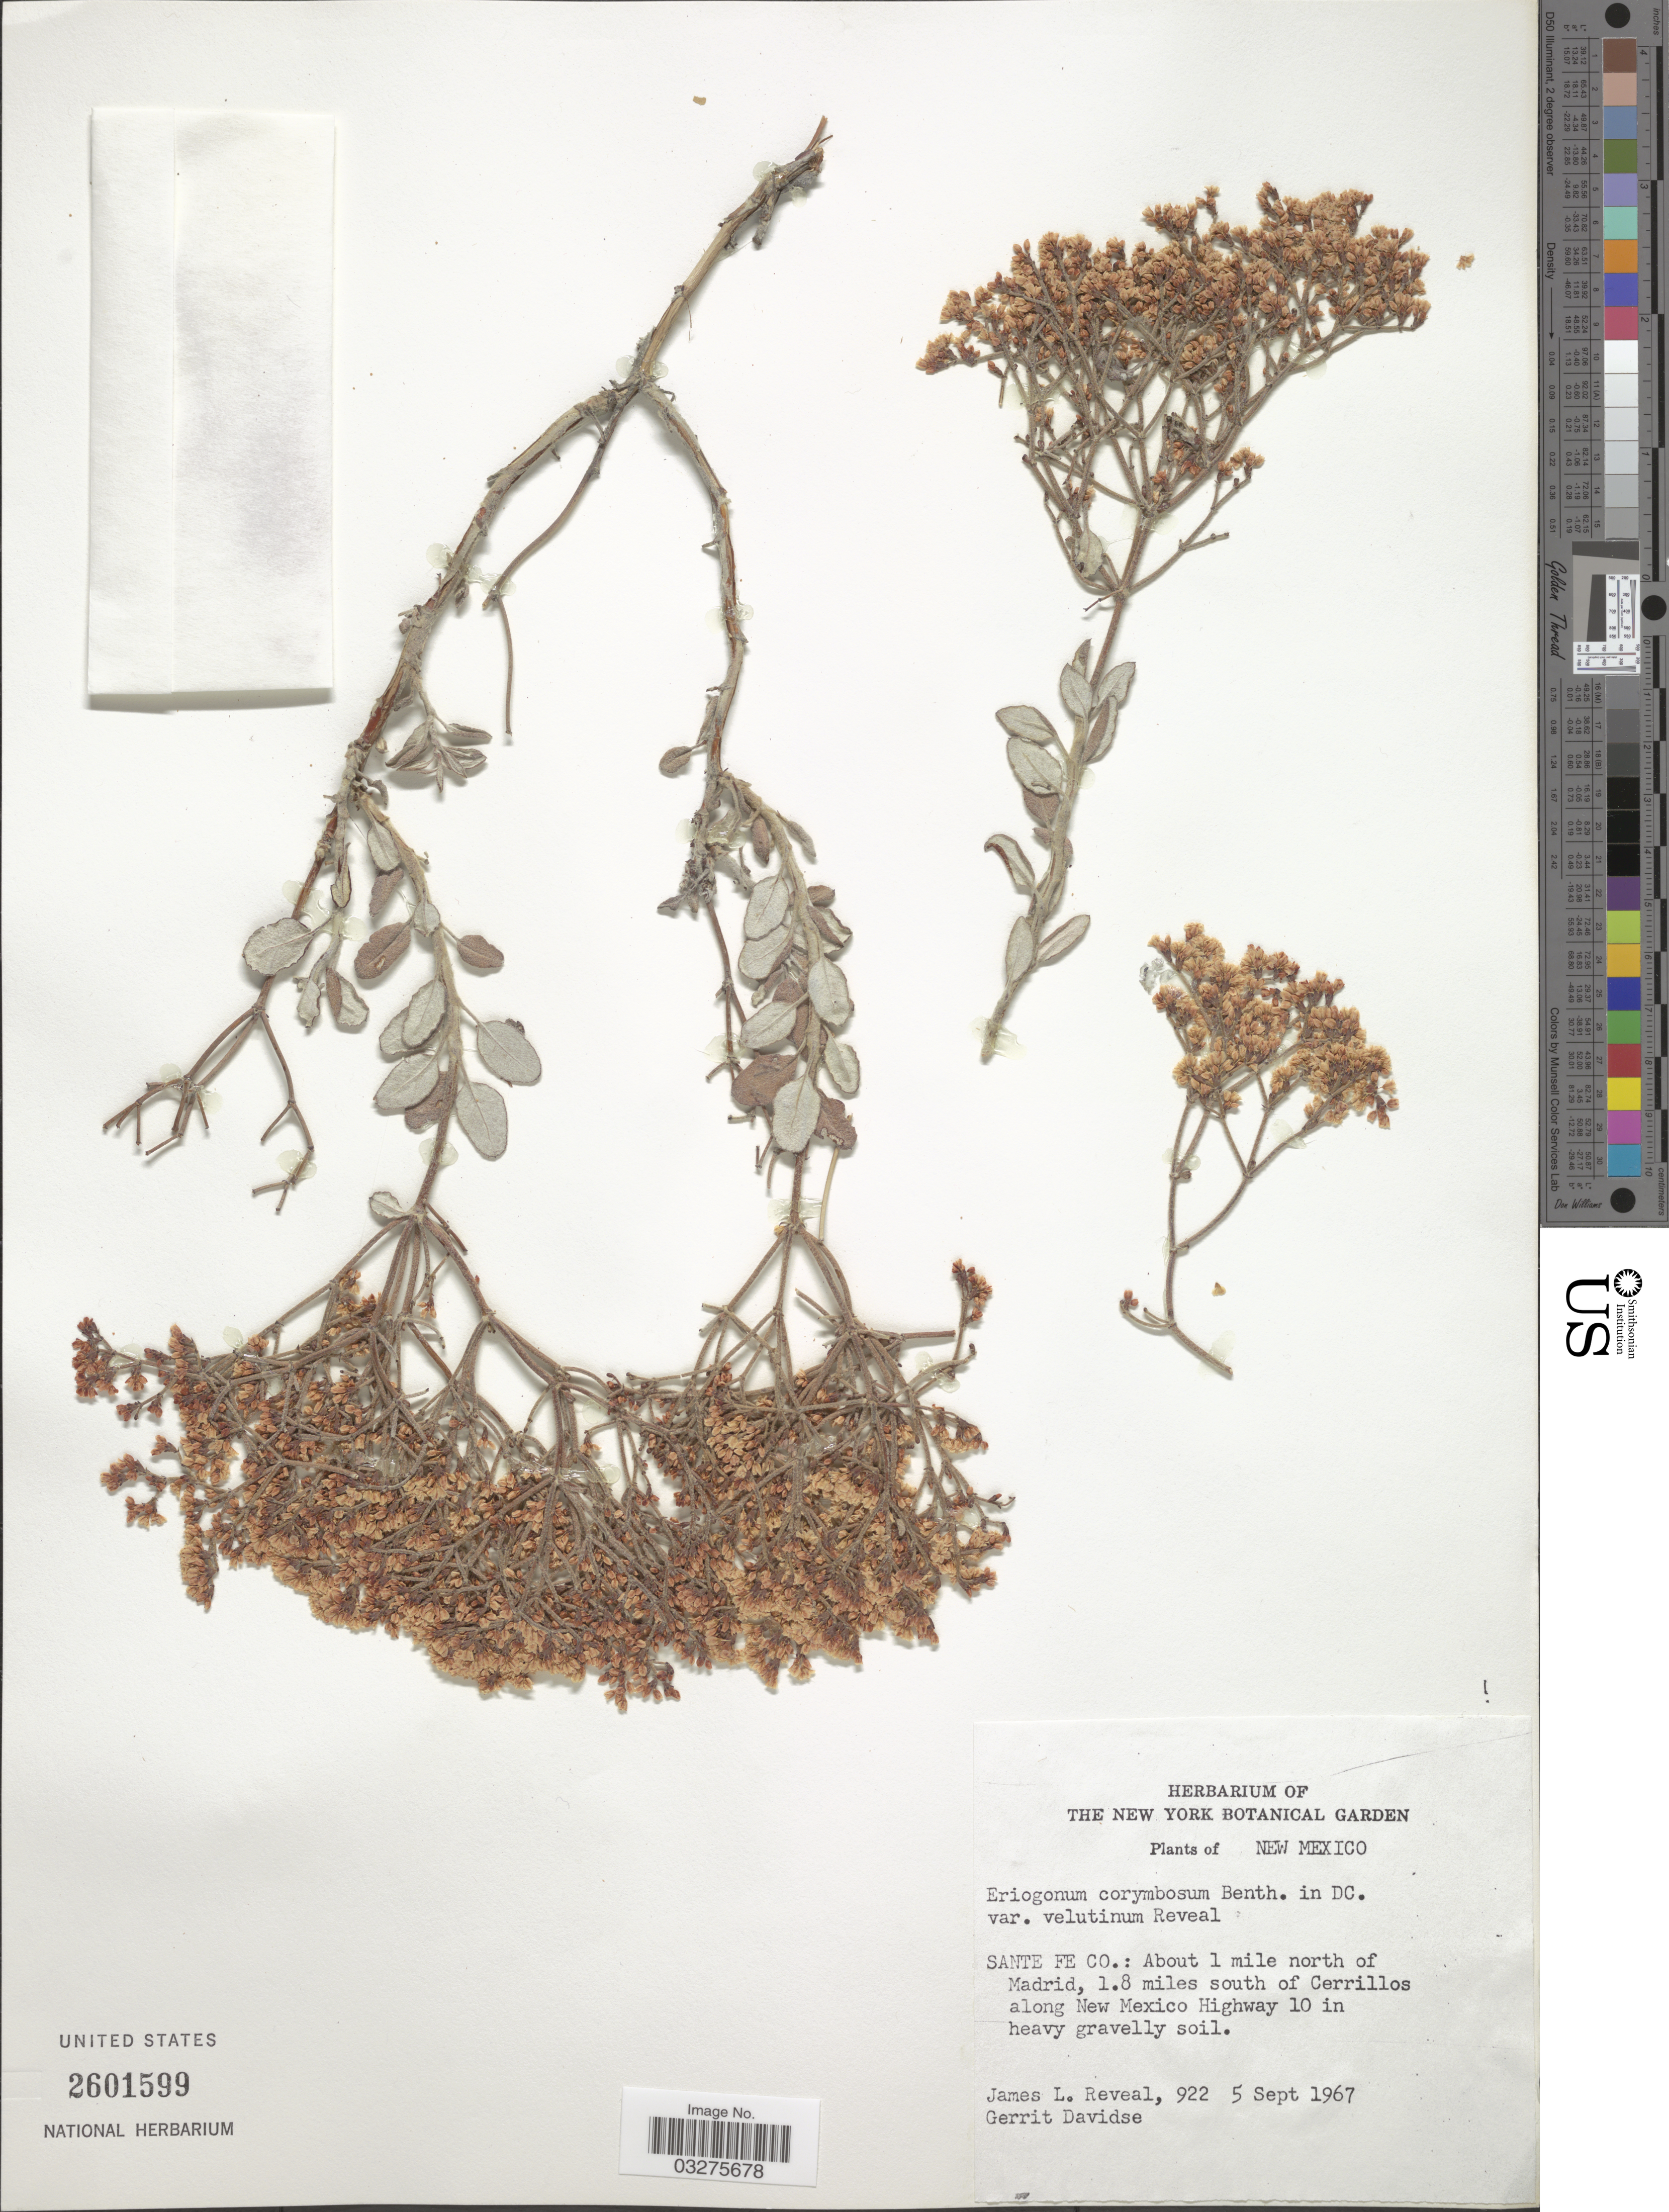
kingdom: Plantae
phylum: Tracheophyta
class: Magnoliopsida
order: Caryophyllales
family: Polygonaceae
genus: Eriogonum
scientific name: Eriogonum corymbosum var. velutinum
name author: Reveal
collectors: J. L. Reveal & G. Davidse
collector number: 922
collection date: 1967-09-05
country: United States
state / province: New Mexico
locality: Santa Fe Co.: About 1 mile north of Madrid, 1.8 miles south of Cerrillos along New Mexico Highway 10 in heavy gravelly soil.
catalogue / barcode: US 2601599